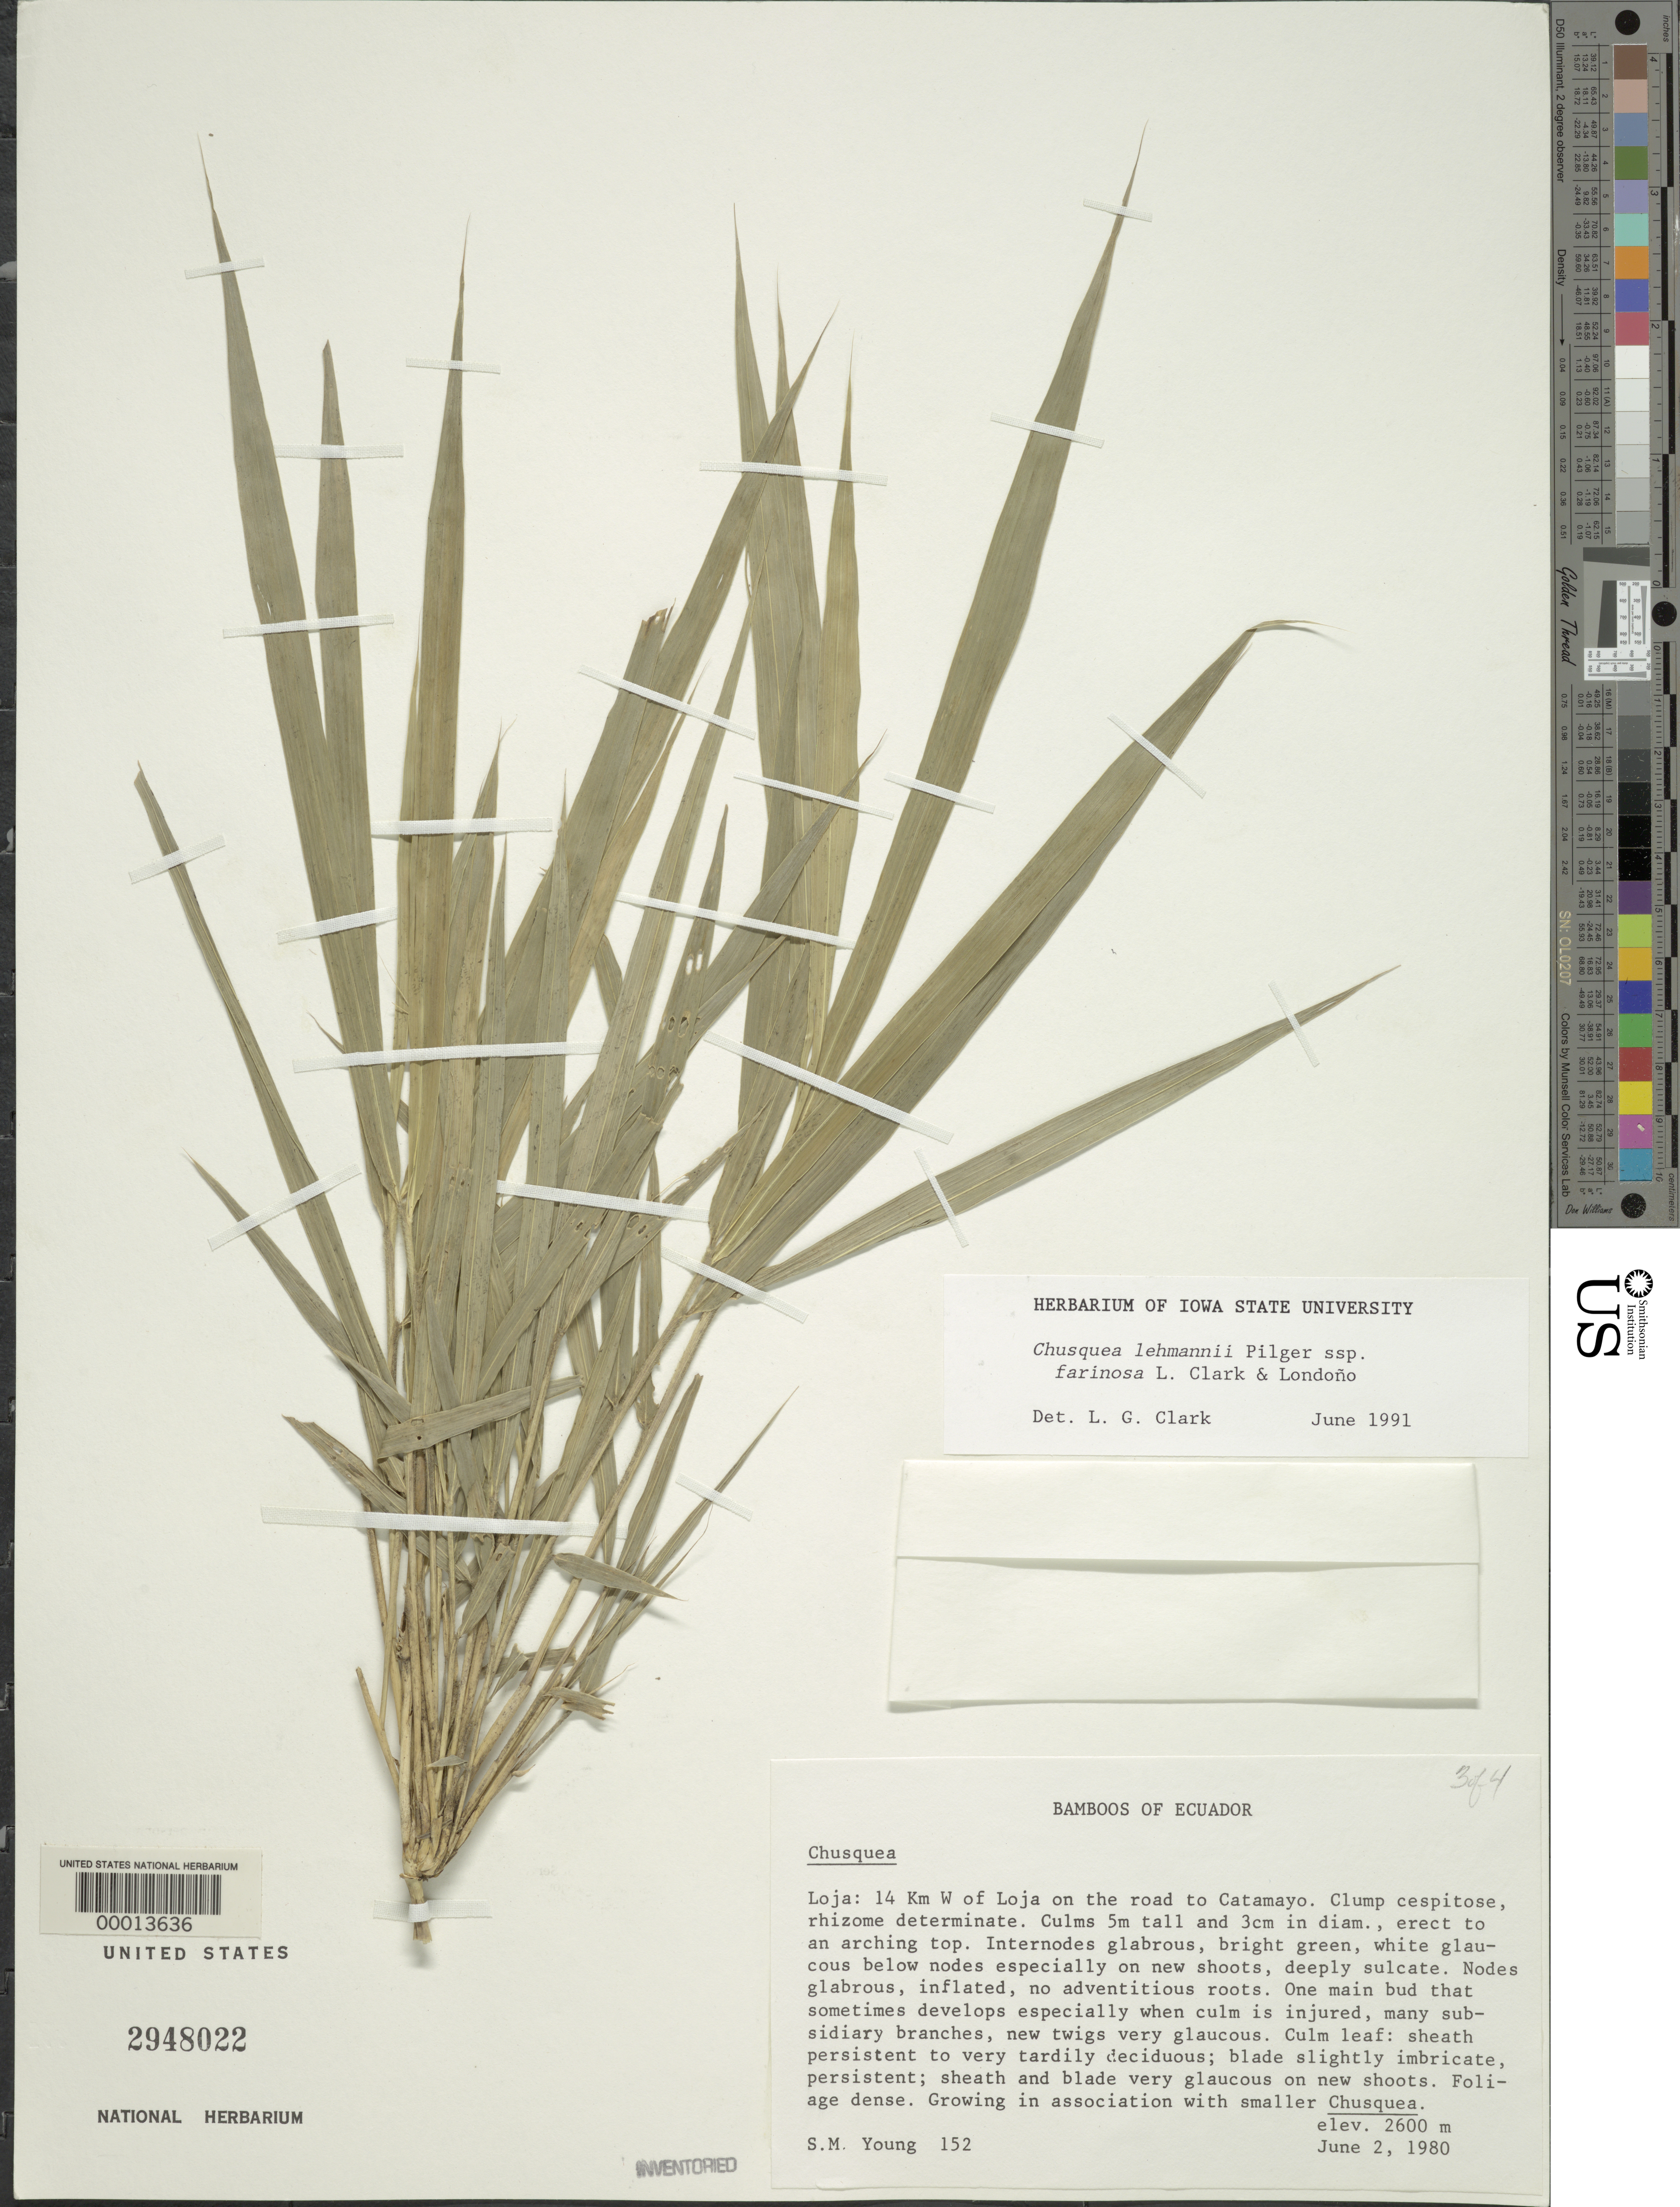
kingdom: Plantae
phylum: Tracheophyta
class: Liliopsida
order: Poales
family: Poaceae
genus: Chusquea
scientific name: Chusquea lehmannii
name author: Pilg.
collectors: S. Young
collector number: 152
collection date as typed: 02 Jun 1980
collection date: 1980-06-02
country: Ecuador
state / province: Loja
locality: Catamayo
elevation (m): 2600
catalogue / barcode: US 2948022